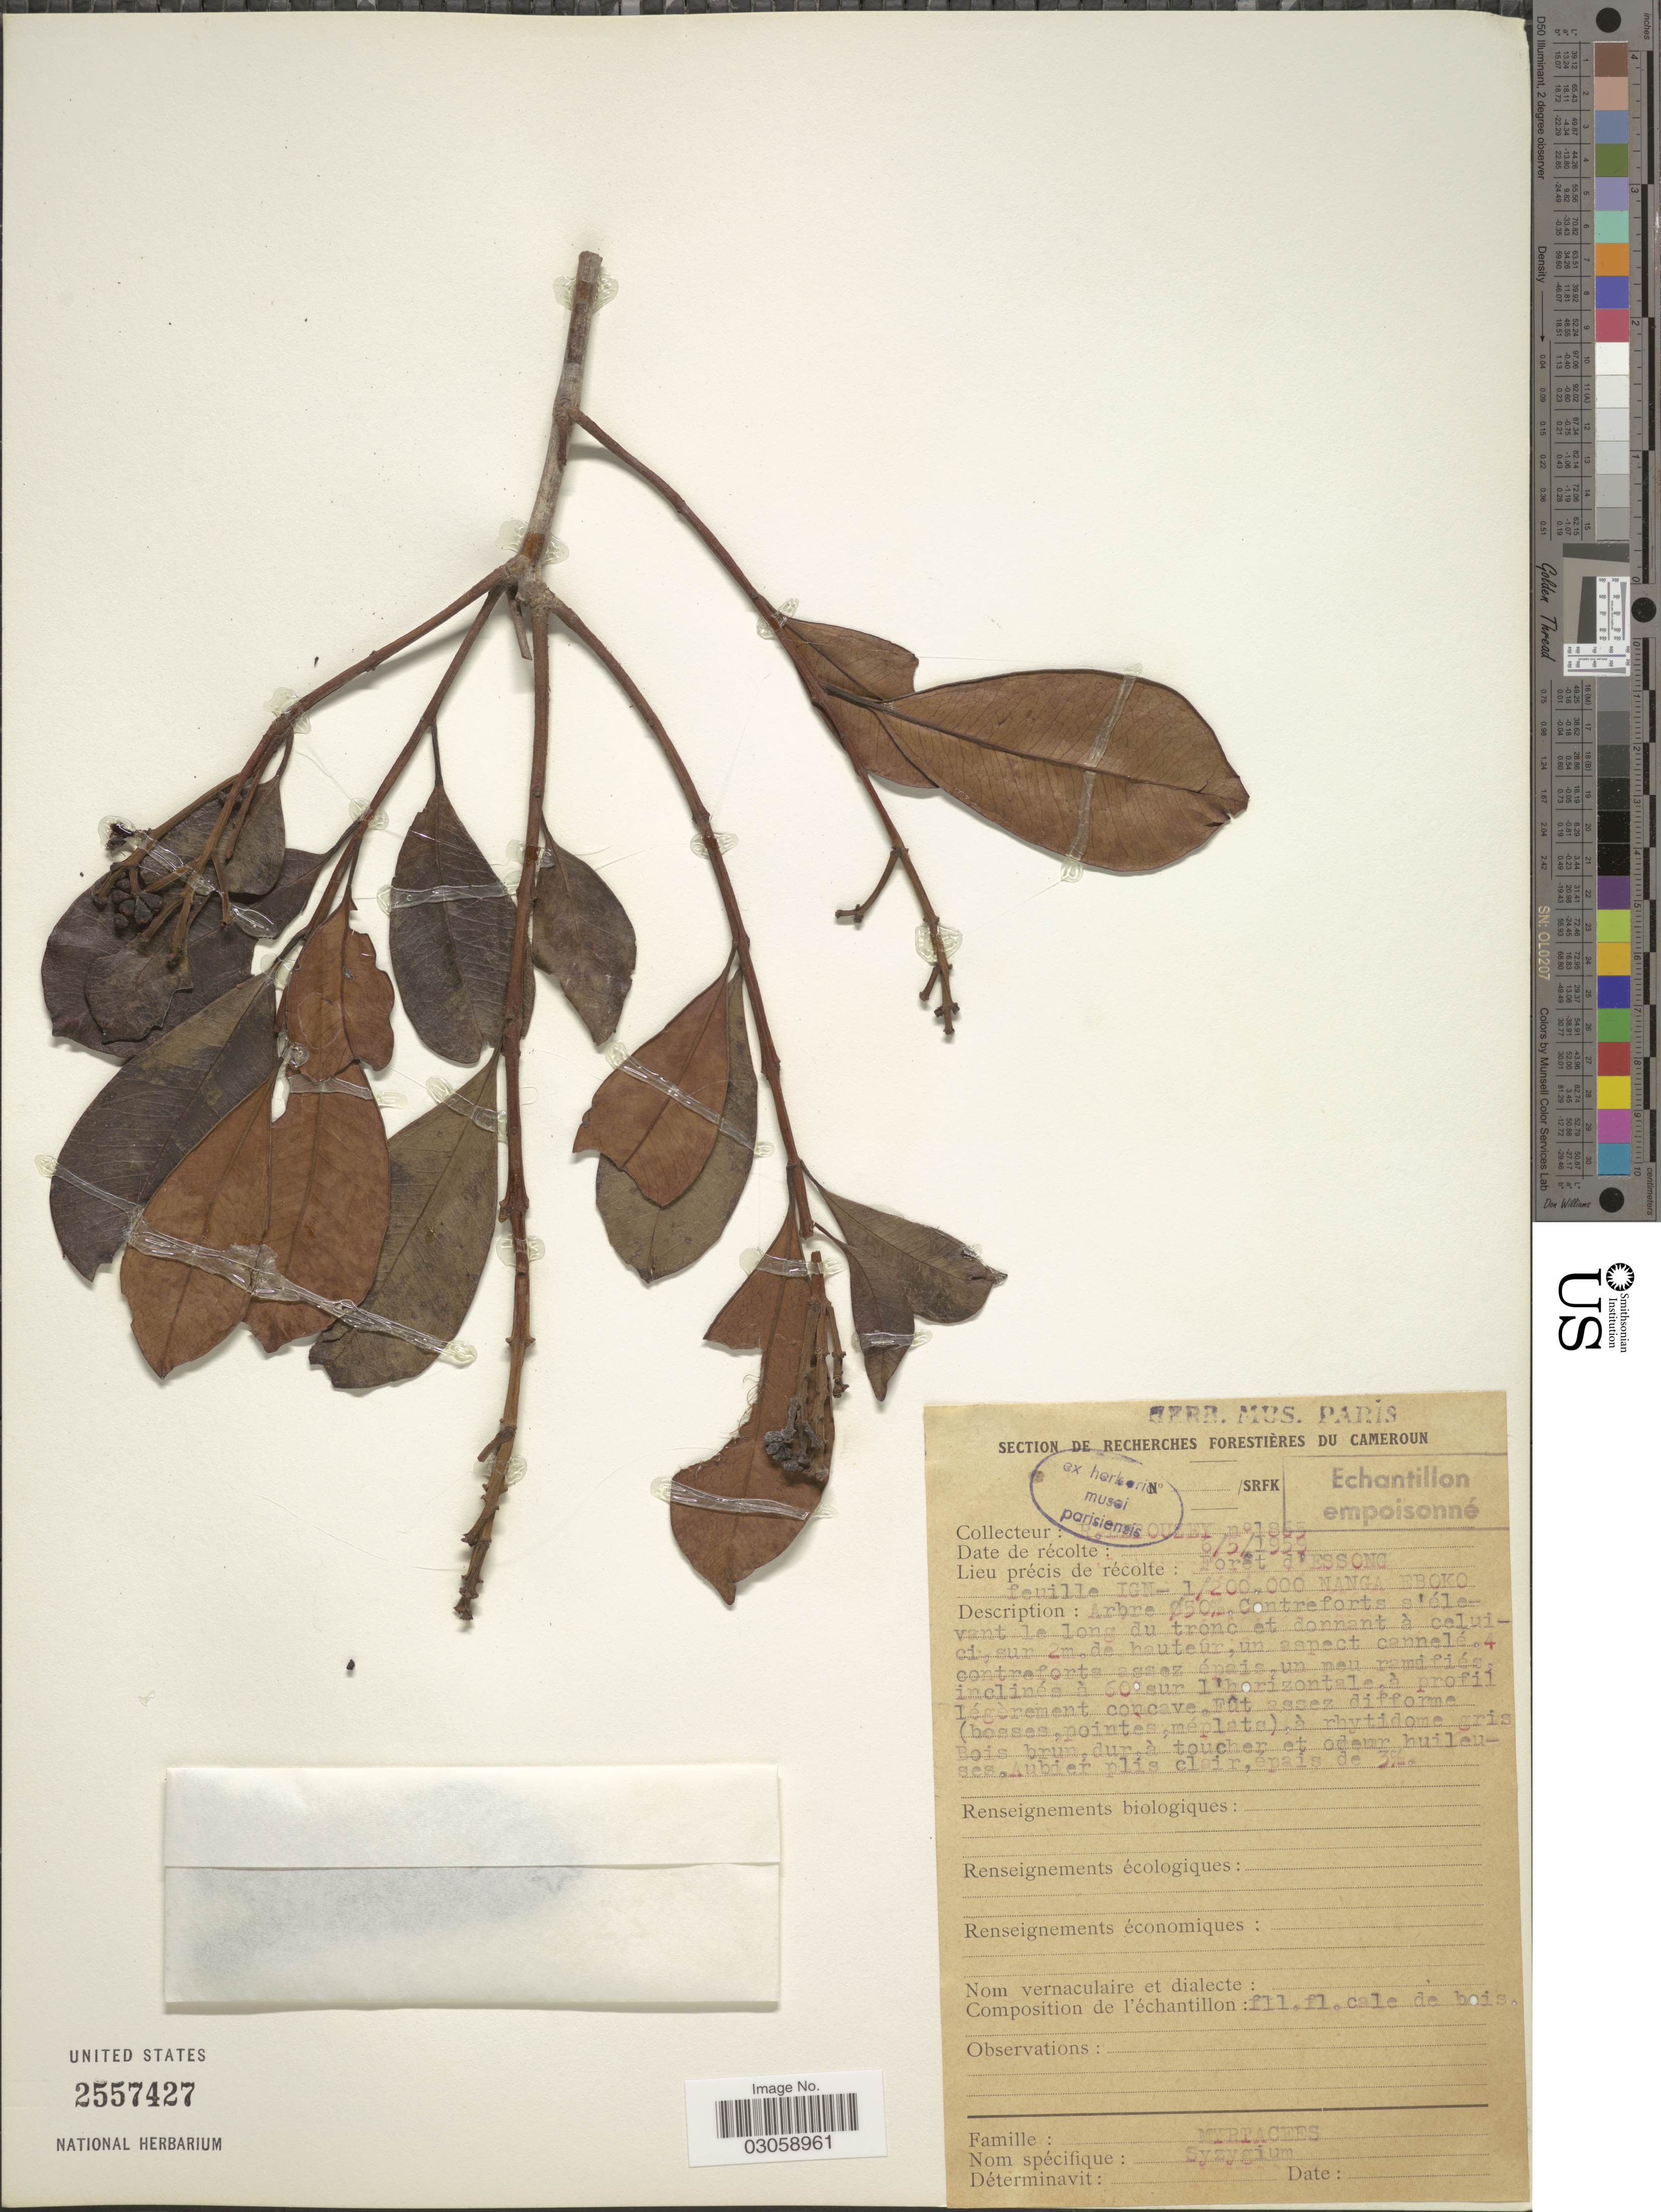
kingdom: Plantae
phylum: Tracheophyta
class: Magnoliopsida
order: Myrtales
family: Myrtaceae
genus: Syzygium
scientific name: Syzygium sp.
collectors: R. Letouzey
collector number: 1865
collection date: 1959-05-06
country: Cameroon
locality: Forêt d'Essong feuille IGN-1/200000 Nanga Eboko.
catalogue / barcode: US 2557427